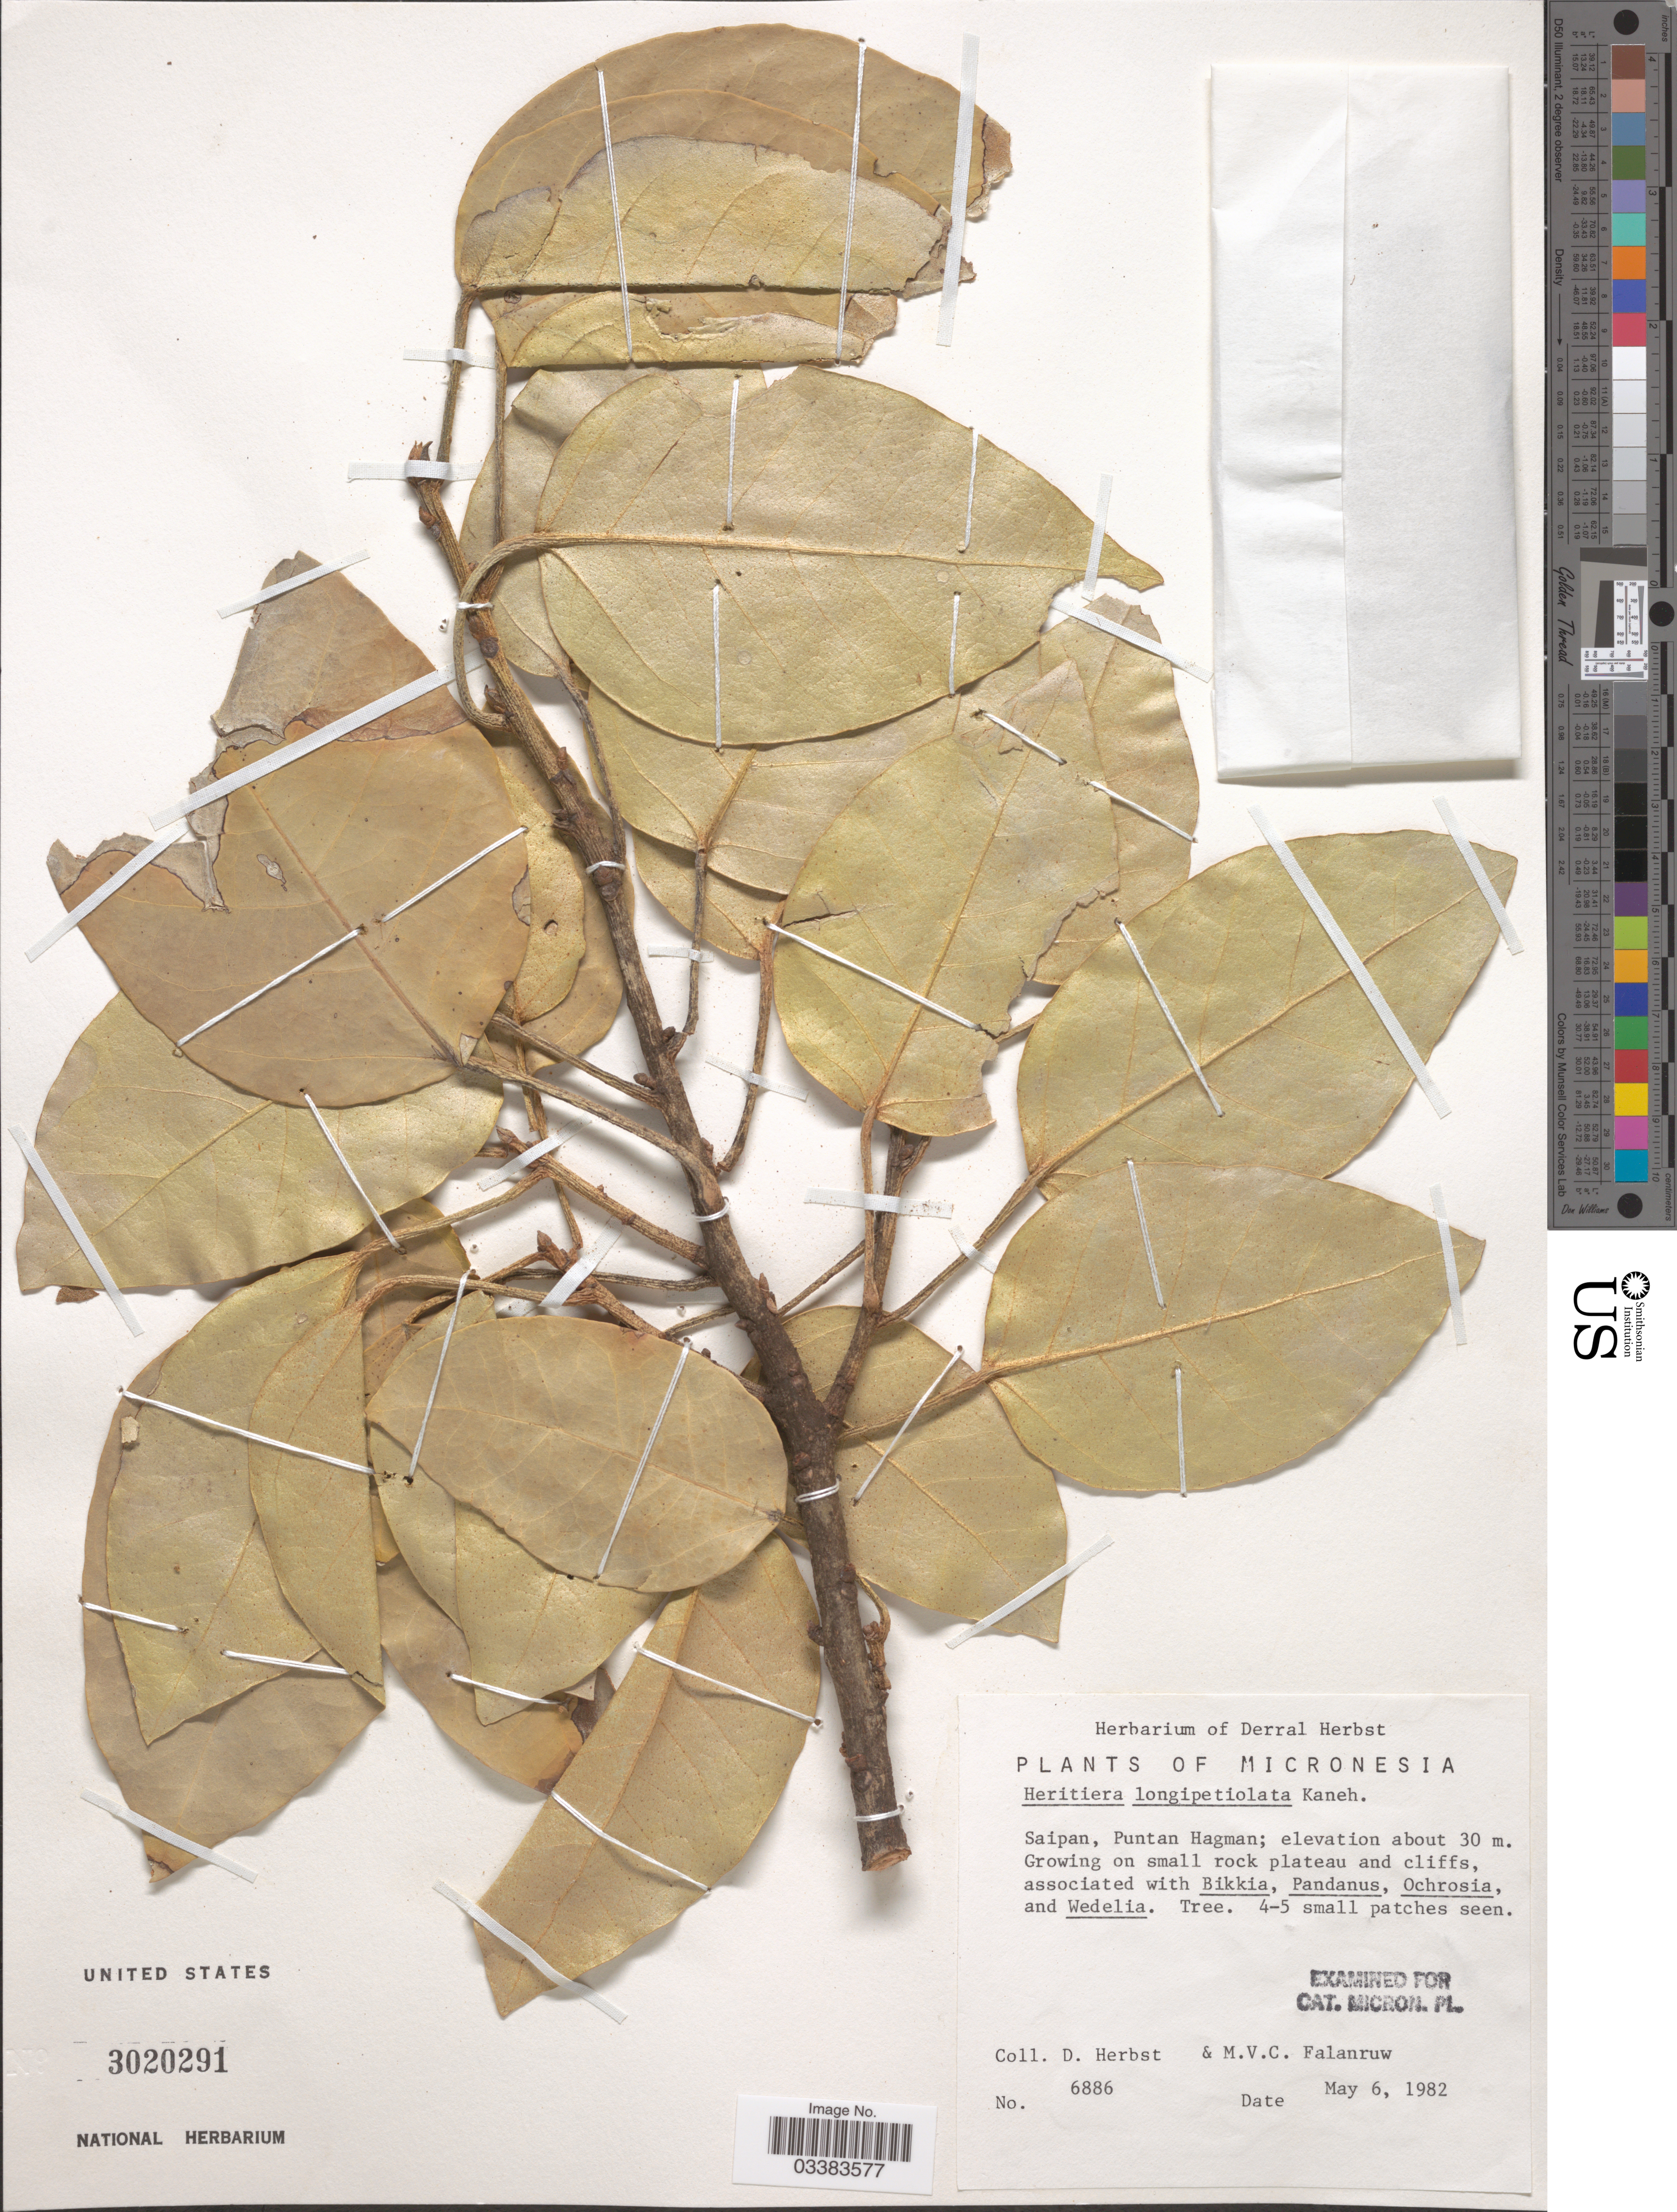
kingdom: Plantae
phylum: Tracheophyta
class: Magnoliopsida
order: Malvales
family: Malvaceae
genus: Heritiera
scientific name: Heritiera longipetiolata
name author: Kaneh.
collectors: D. Herbst & M. V. Falanruw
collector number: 6886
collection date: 1982-05-06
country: Northern Mariana Islands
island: Saipan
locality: Saipan, Puntan Hagman.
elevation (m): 30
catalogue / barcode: US 3020291